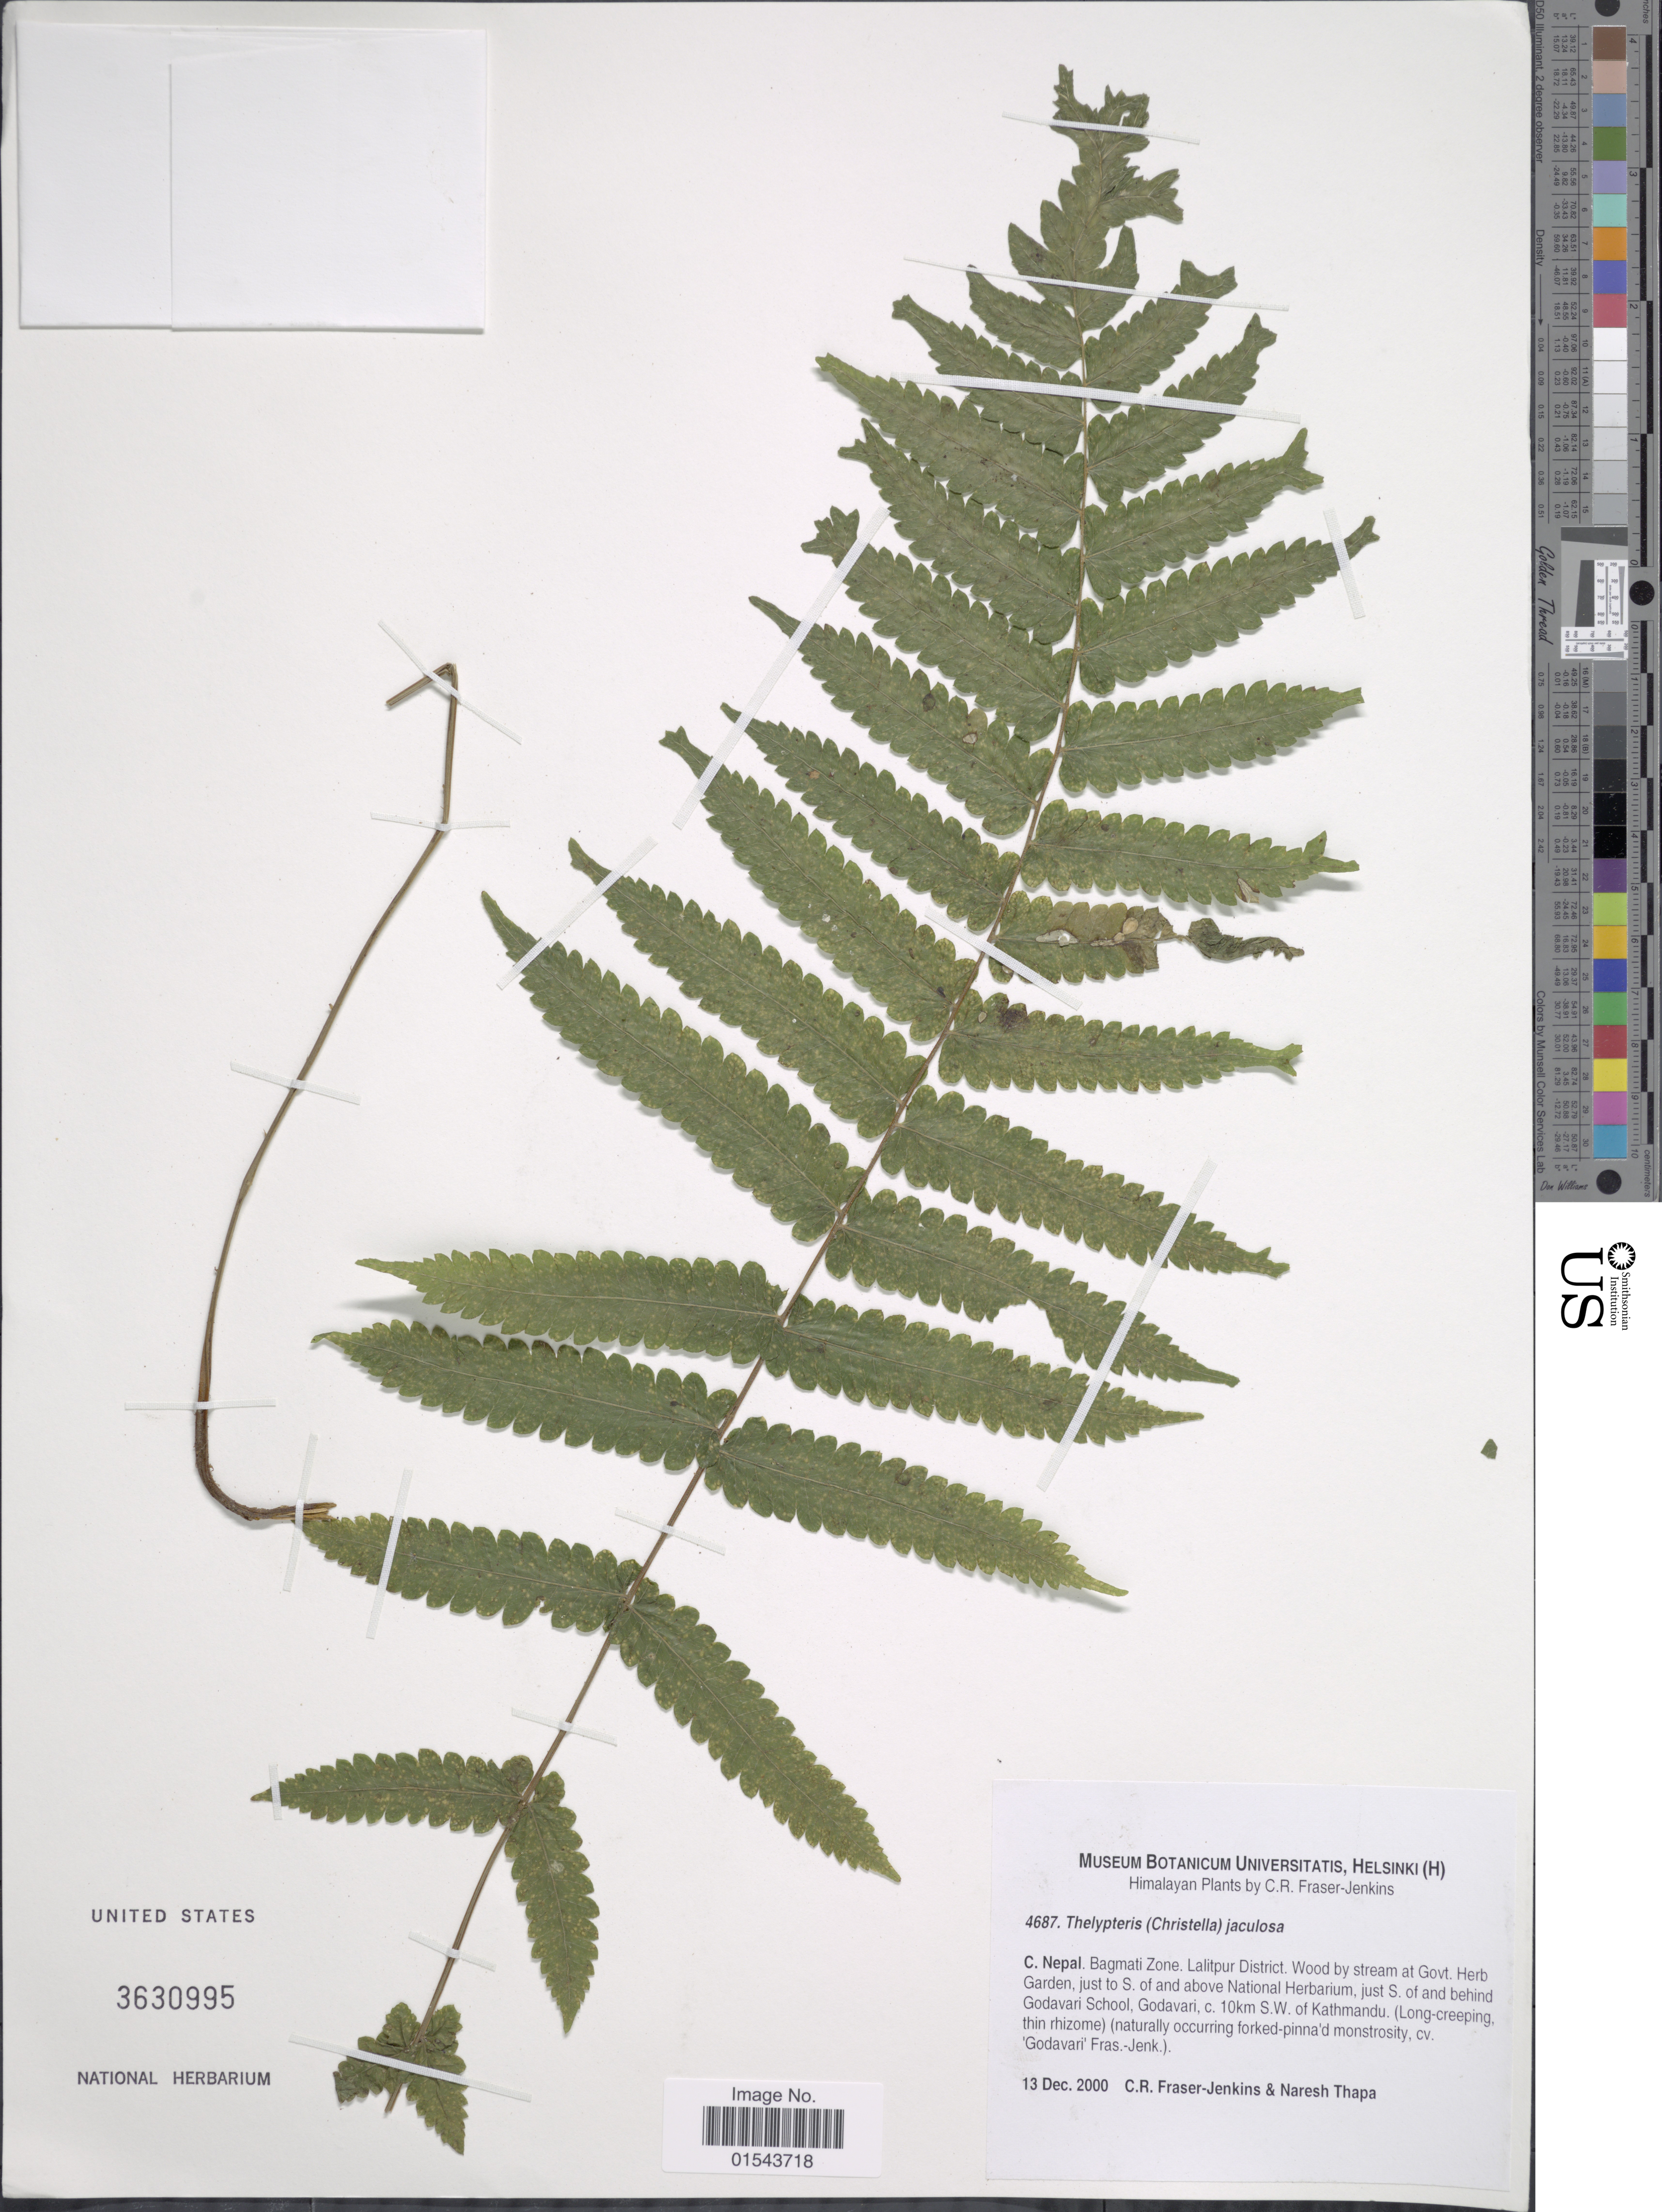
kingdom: Plantae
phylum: Tracheophyta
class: Polypodiopsida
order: Polypodiales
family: Thelypteridaceae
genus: Christella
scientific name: Christella jaculosa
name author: (Christ) Holttum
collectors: C. R. Fraser-Jenkins & N. Thapa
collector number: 4687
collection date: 2000-12-13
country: Nepal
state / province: Bagmati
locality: Himalaya, C. Nepal. Bagmati Zone. Lalitpur District, just to S. of and above National Herbarium, just S. of and behind Godavari school, Godavari, 10 km S. W. of Kathmandu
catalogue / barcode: US 3630995